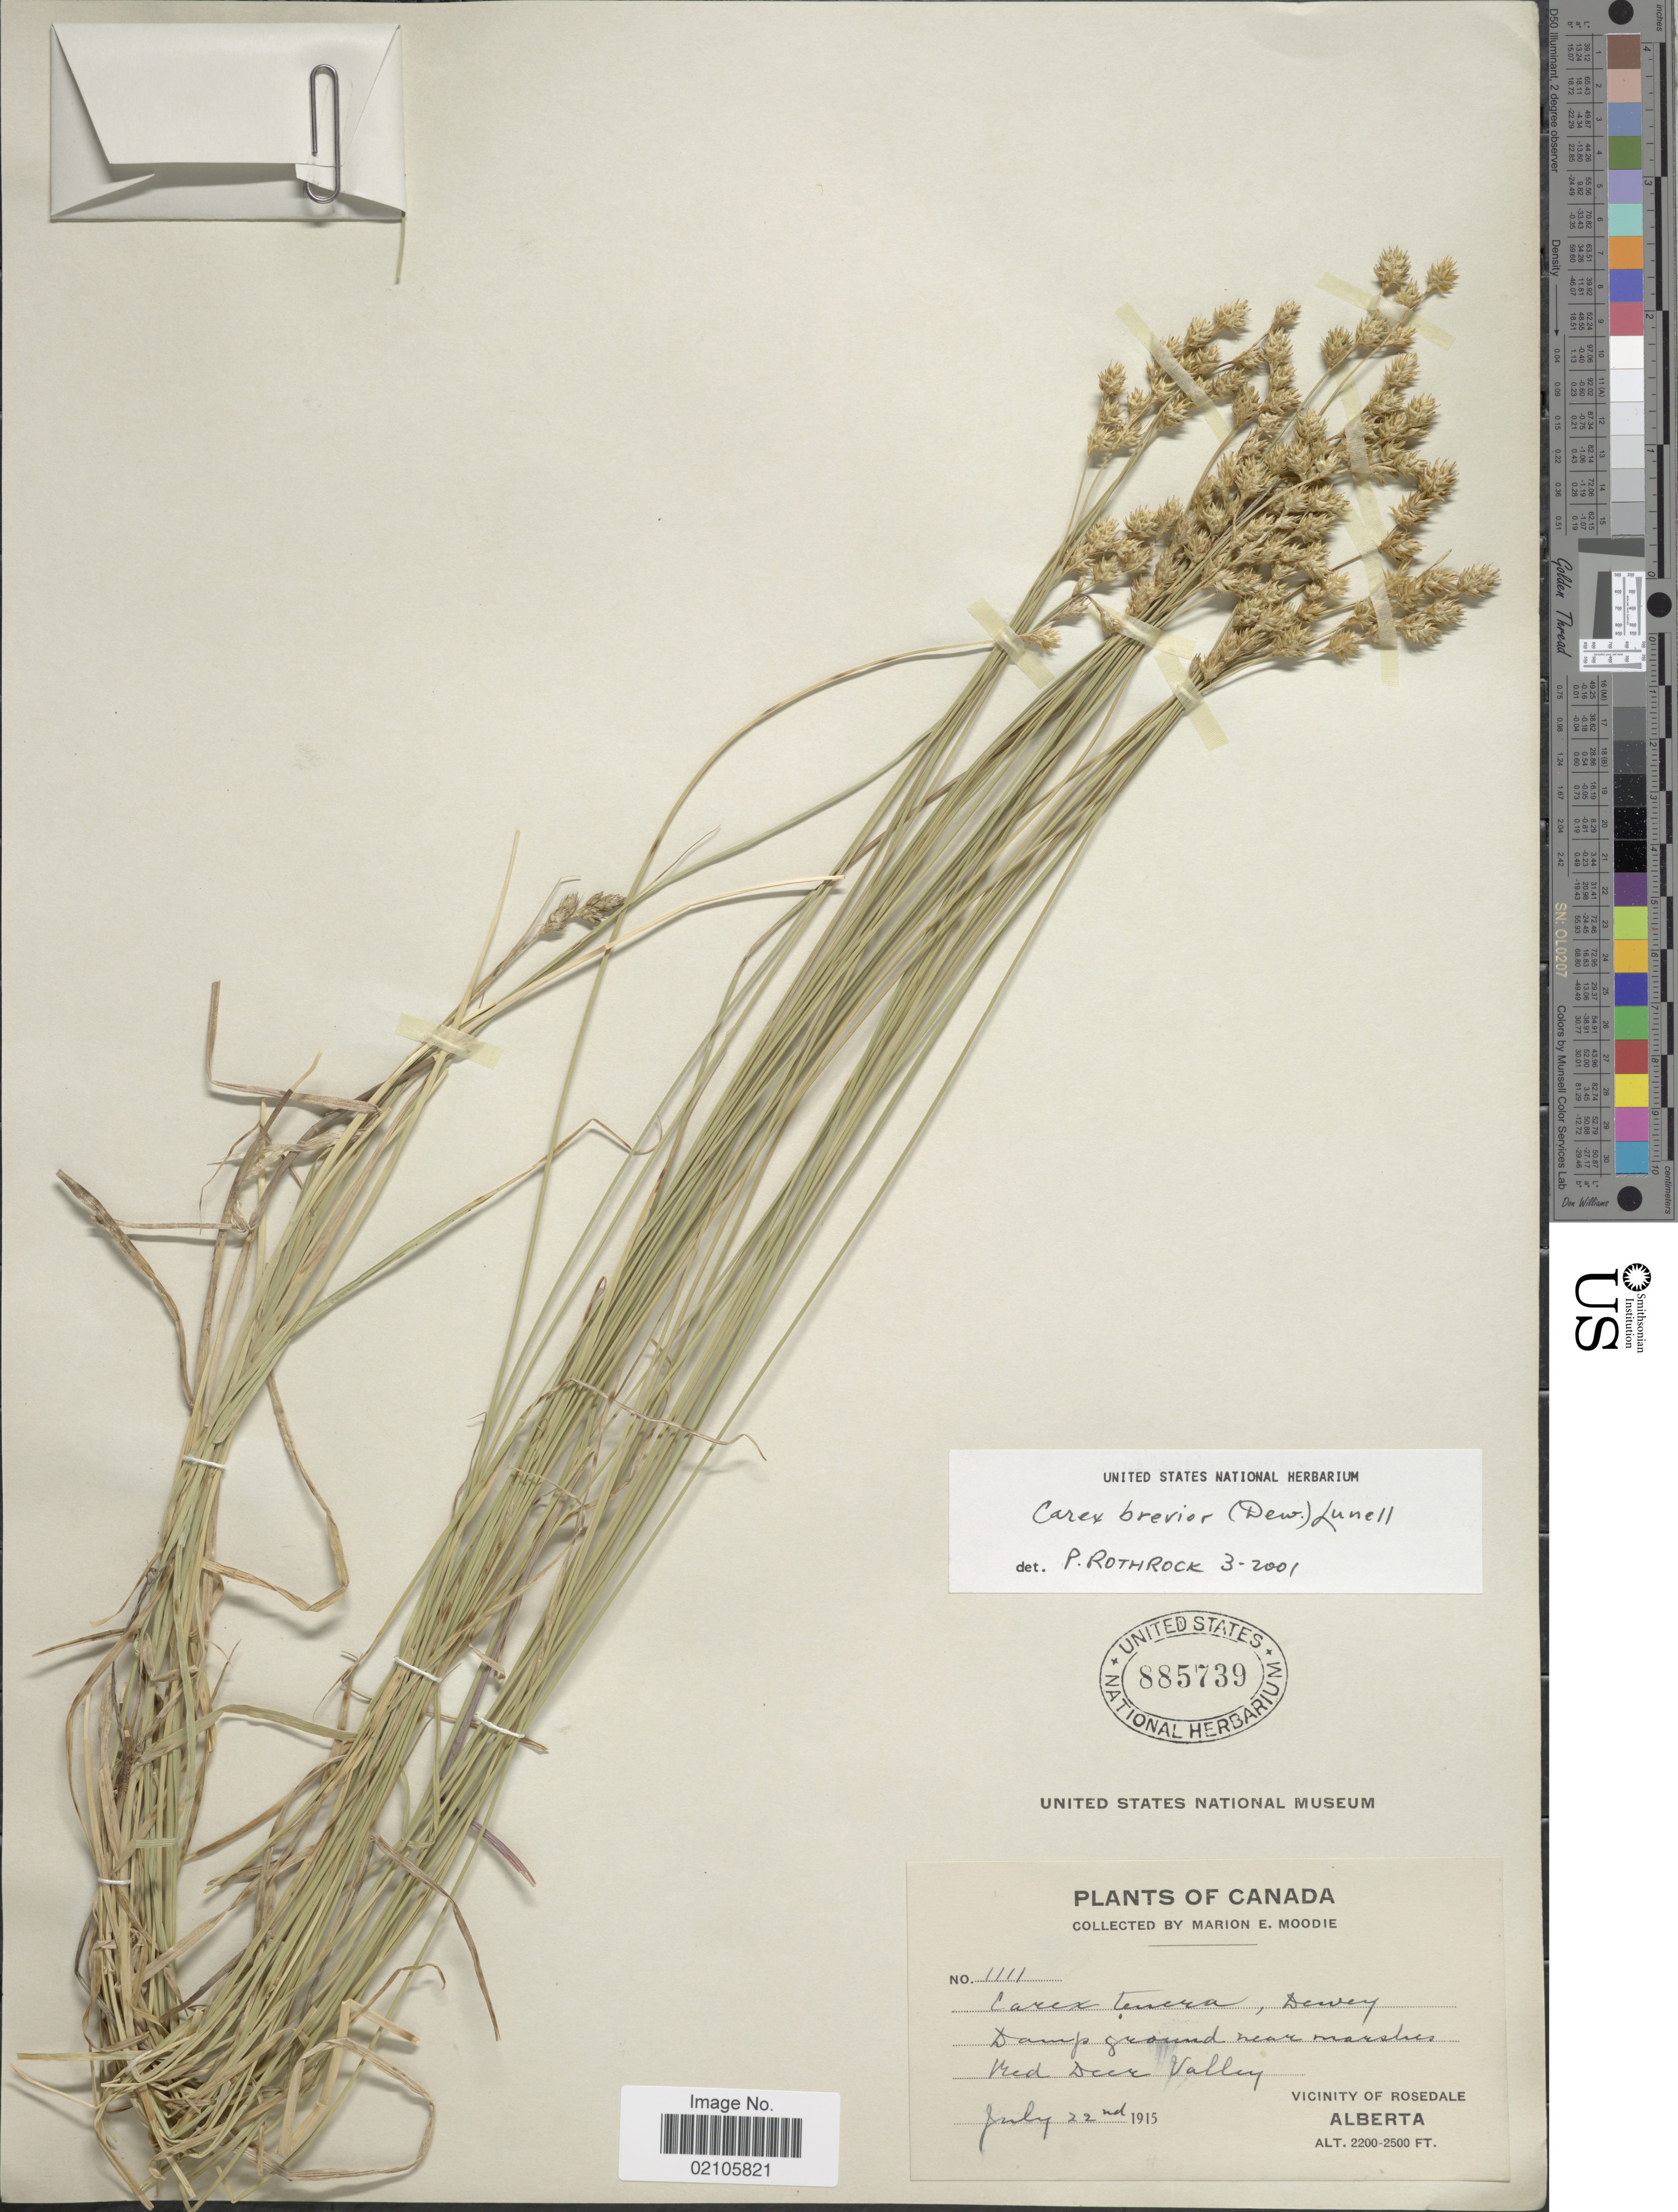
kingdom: Plantae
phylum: Tracheophyta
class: Liliopsida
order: Poales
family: Cyperaceae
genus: Carex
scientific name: Carex brevior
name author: (Dewey) Mack. ex Lunell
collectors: M. E. Moodie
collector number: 1111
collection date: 1915-07-22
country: Canada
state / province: Alberta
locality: Bed Deer Valley. Vicinity of Rosedale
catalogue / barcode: US 885739